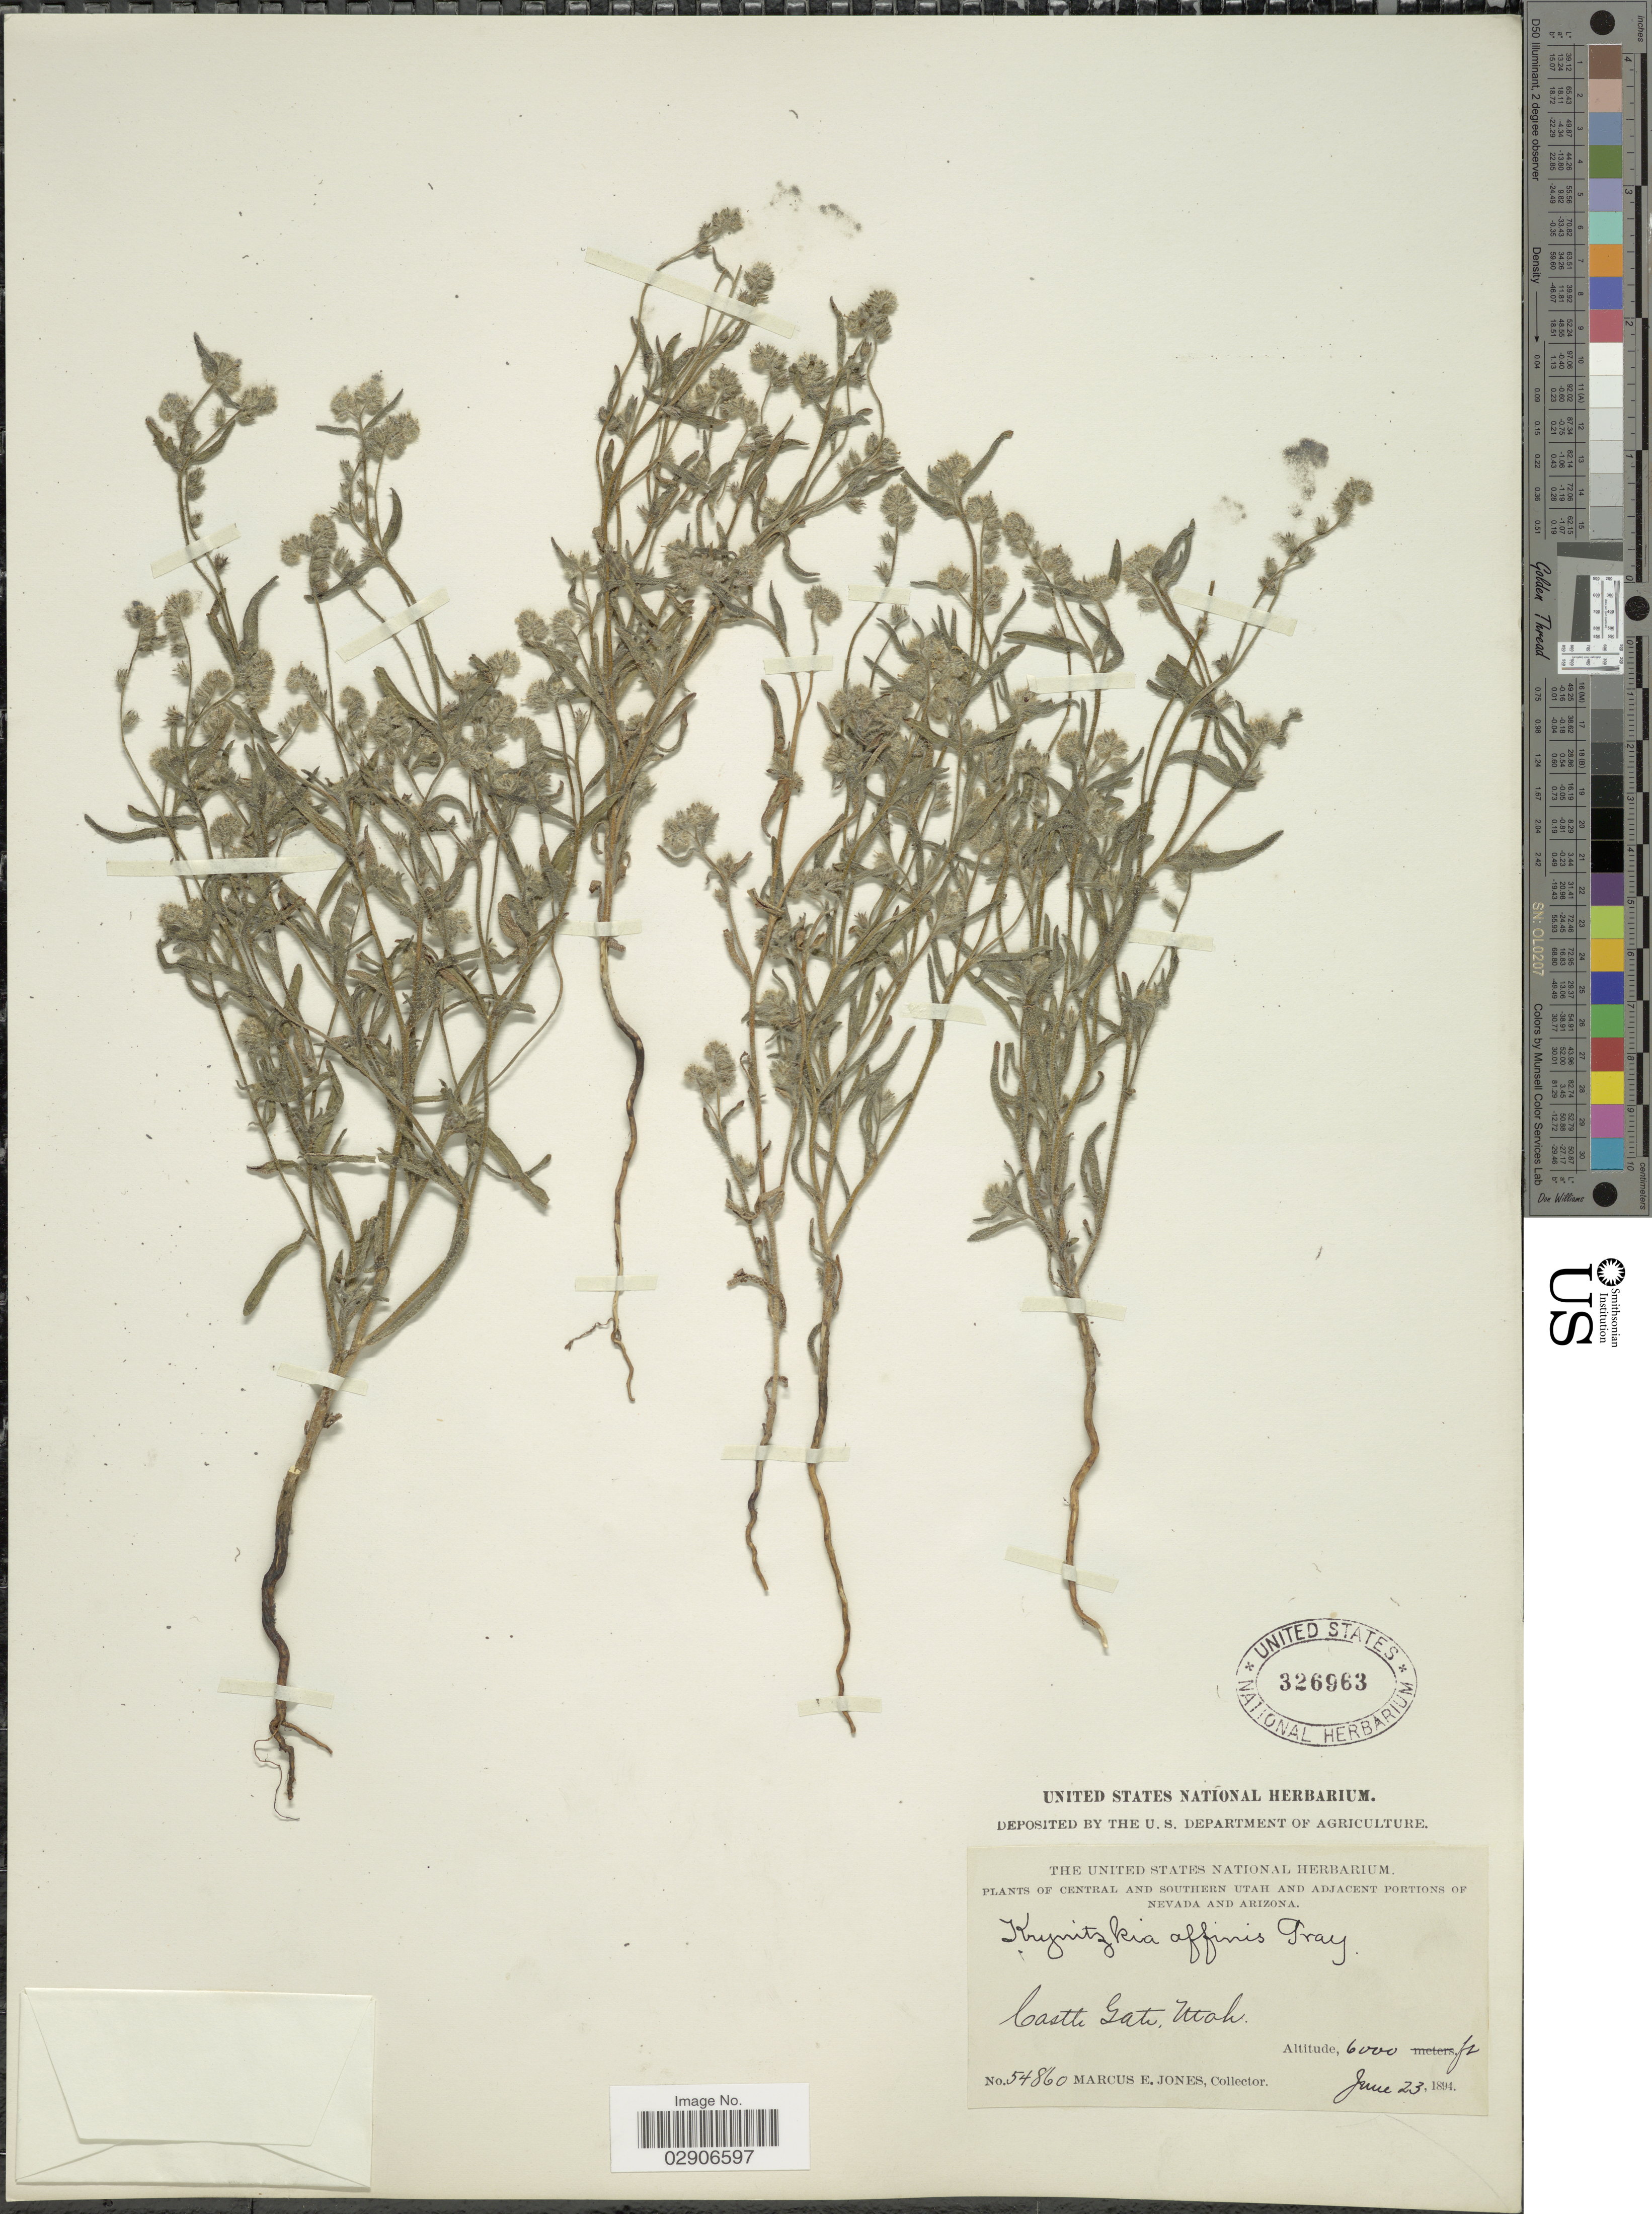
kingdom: Plantae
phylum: Tracheophyta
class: Magnoliopsida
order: Boraginales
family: Boraginaceae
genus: Cryptantha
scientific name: Cryptantha affinis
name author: (A. Gray) Greene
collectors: M. E. Jones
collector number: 54860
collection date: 1894-06-23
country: United States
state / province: Utah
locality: Castle Gate, Utah. Central and southern Utah.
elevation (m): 1829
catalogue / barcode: US 326963